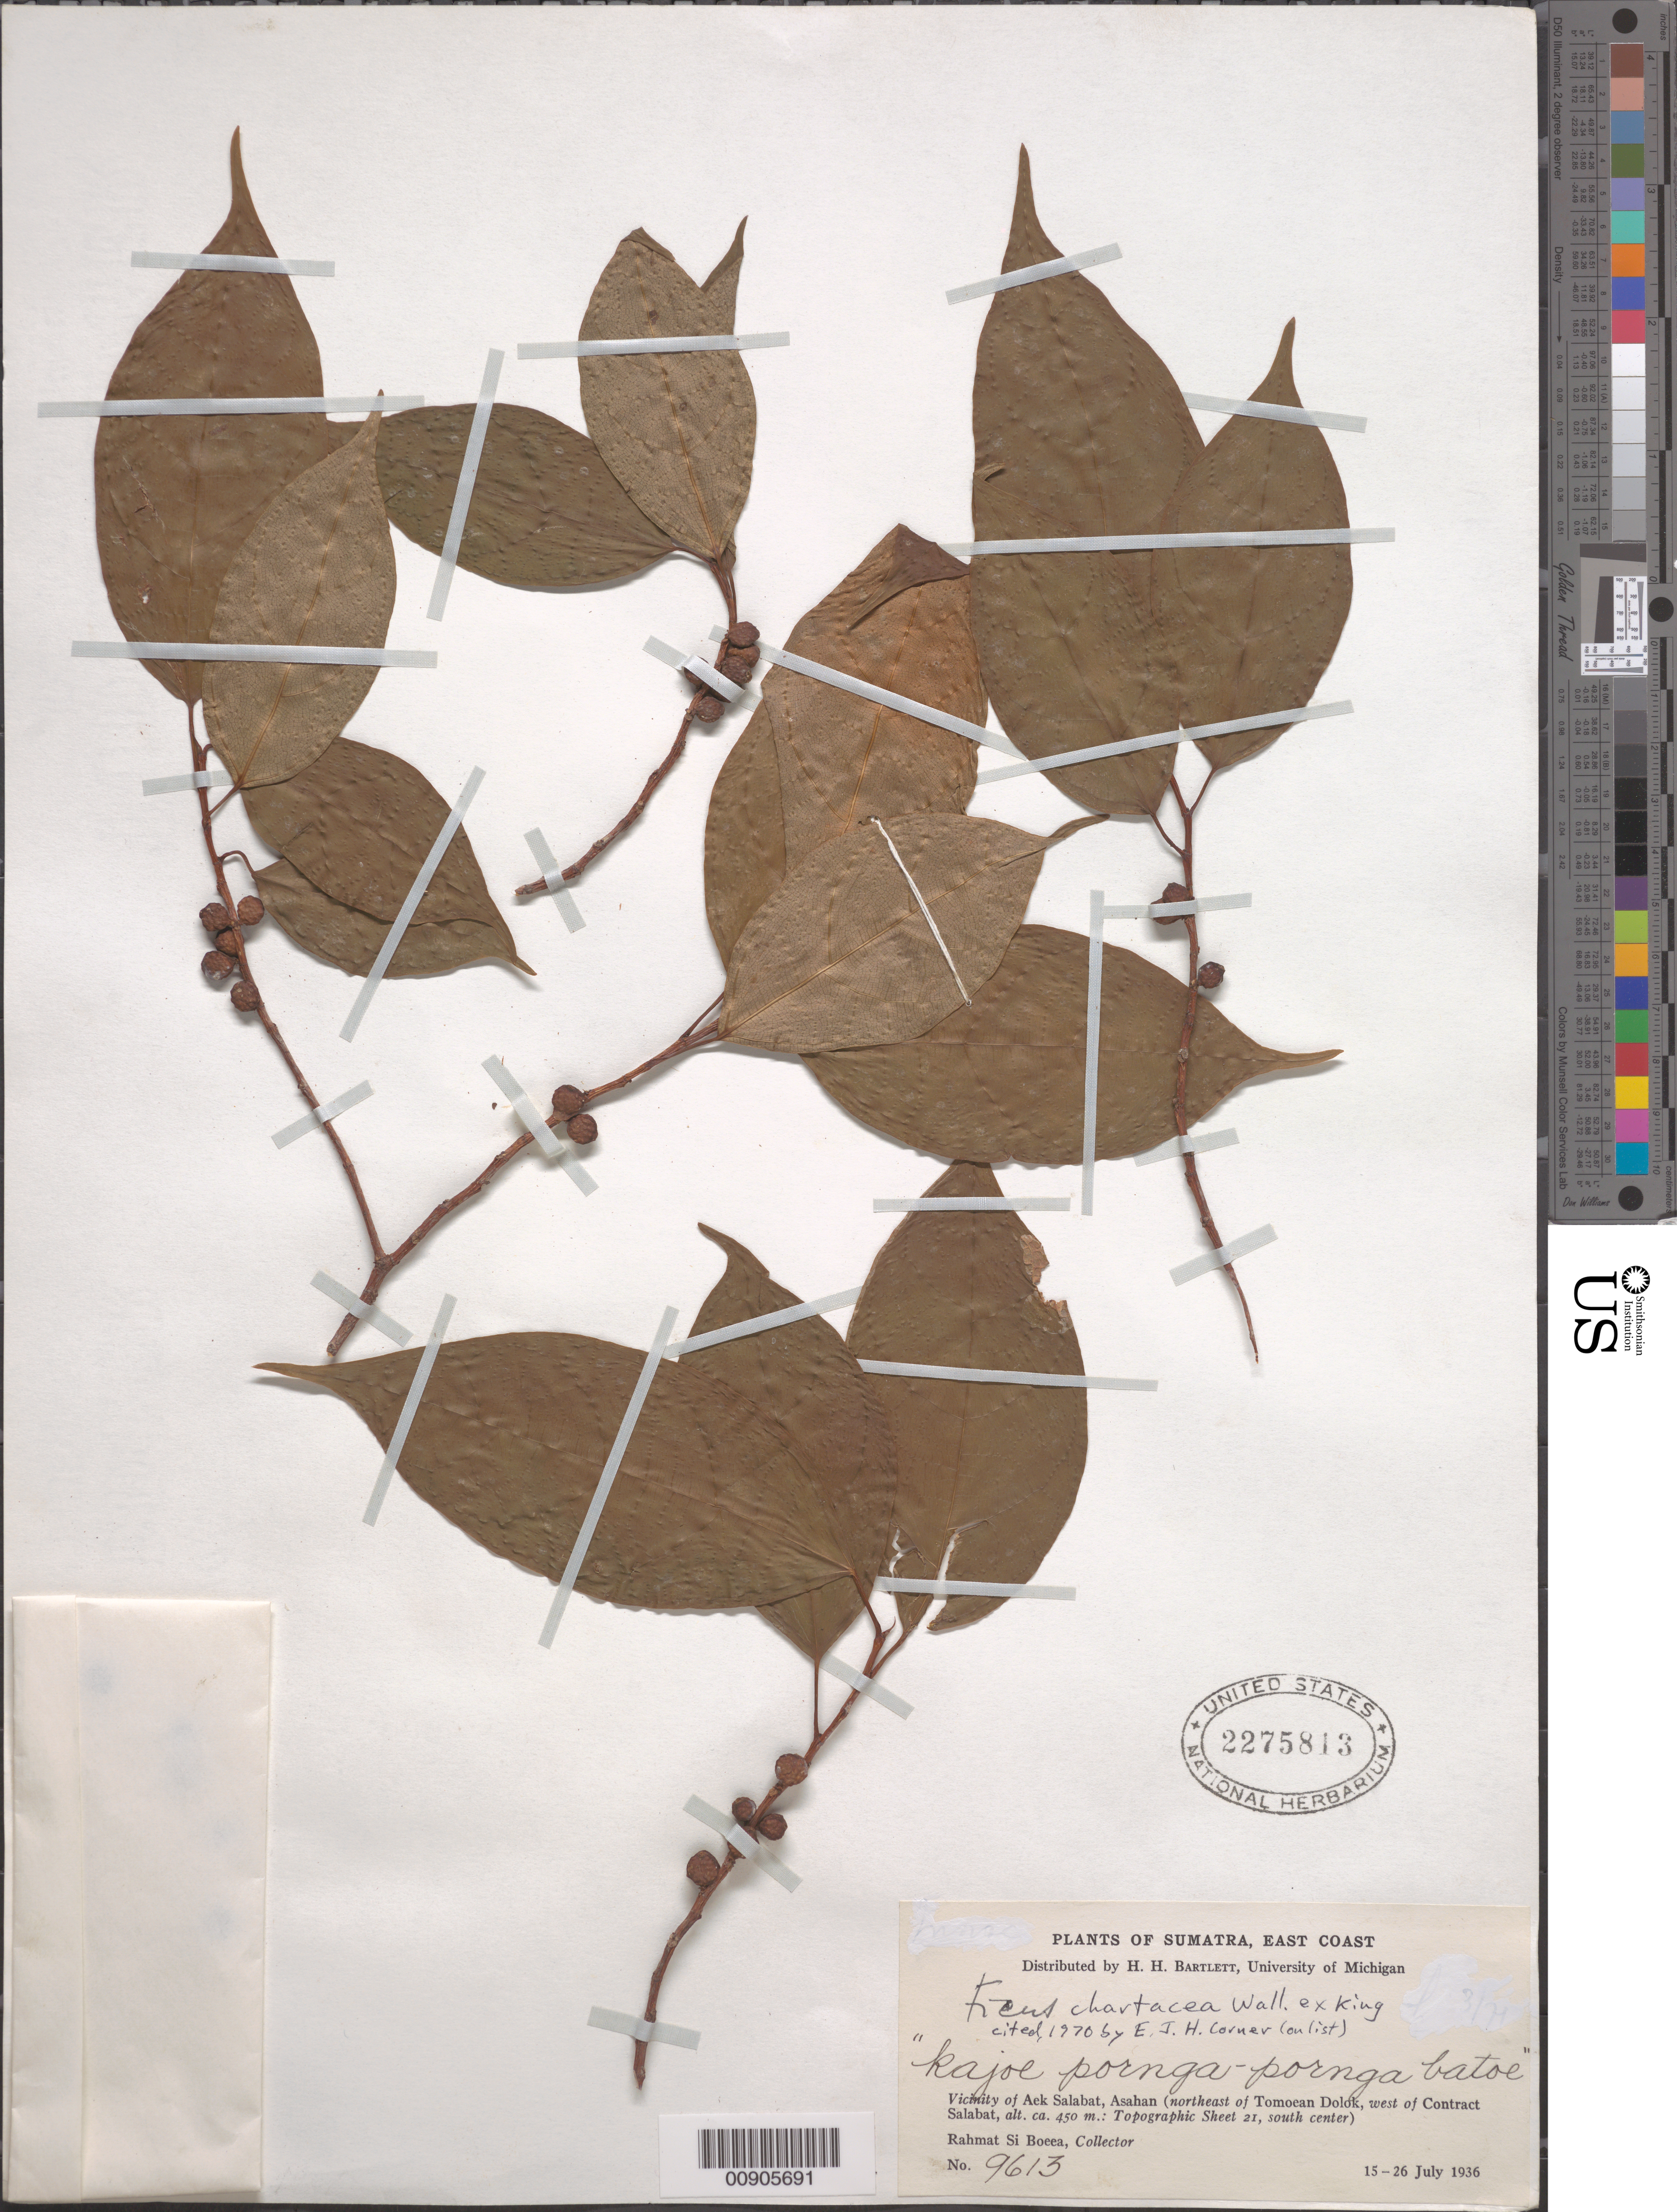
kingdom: Plantae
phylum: Tracheophyta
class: Magnoliopsida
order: Rosales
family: Moraceae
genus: Ficus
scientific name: Ficus chartacea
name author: Wall. ex King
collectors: Rahmat Si Boeea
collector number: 9613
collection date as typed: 15 Jul 1936 to 26 Jul 1936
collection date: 1936-07-15/1936-07-26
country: Indonesia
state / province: Sumatra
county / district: Aceh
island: Sumatra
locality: Asahan, northeast of Tomoean Dolok, west of Contract Salabat, vicinity of Aek Salabat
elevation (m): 450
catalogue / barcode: US 2275813